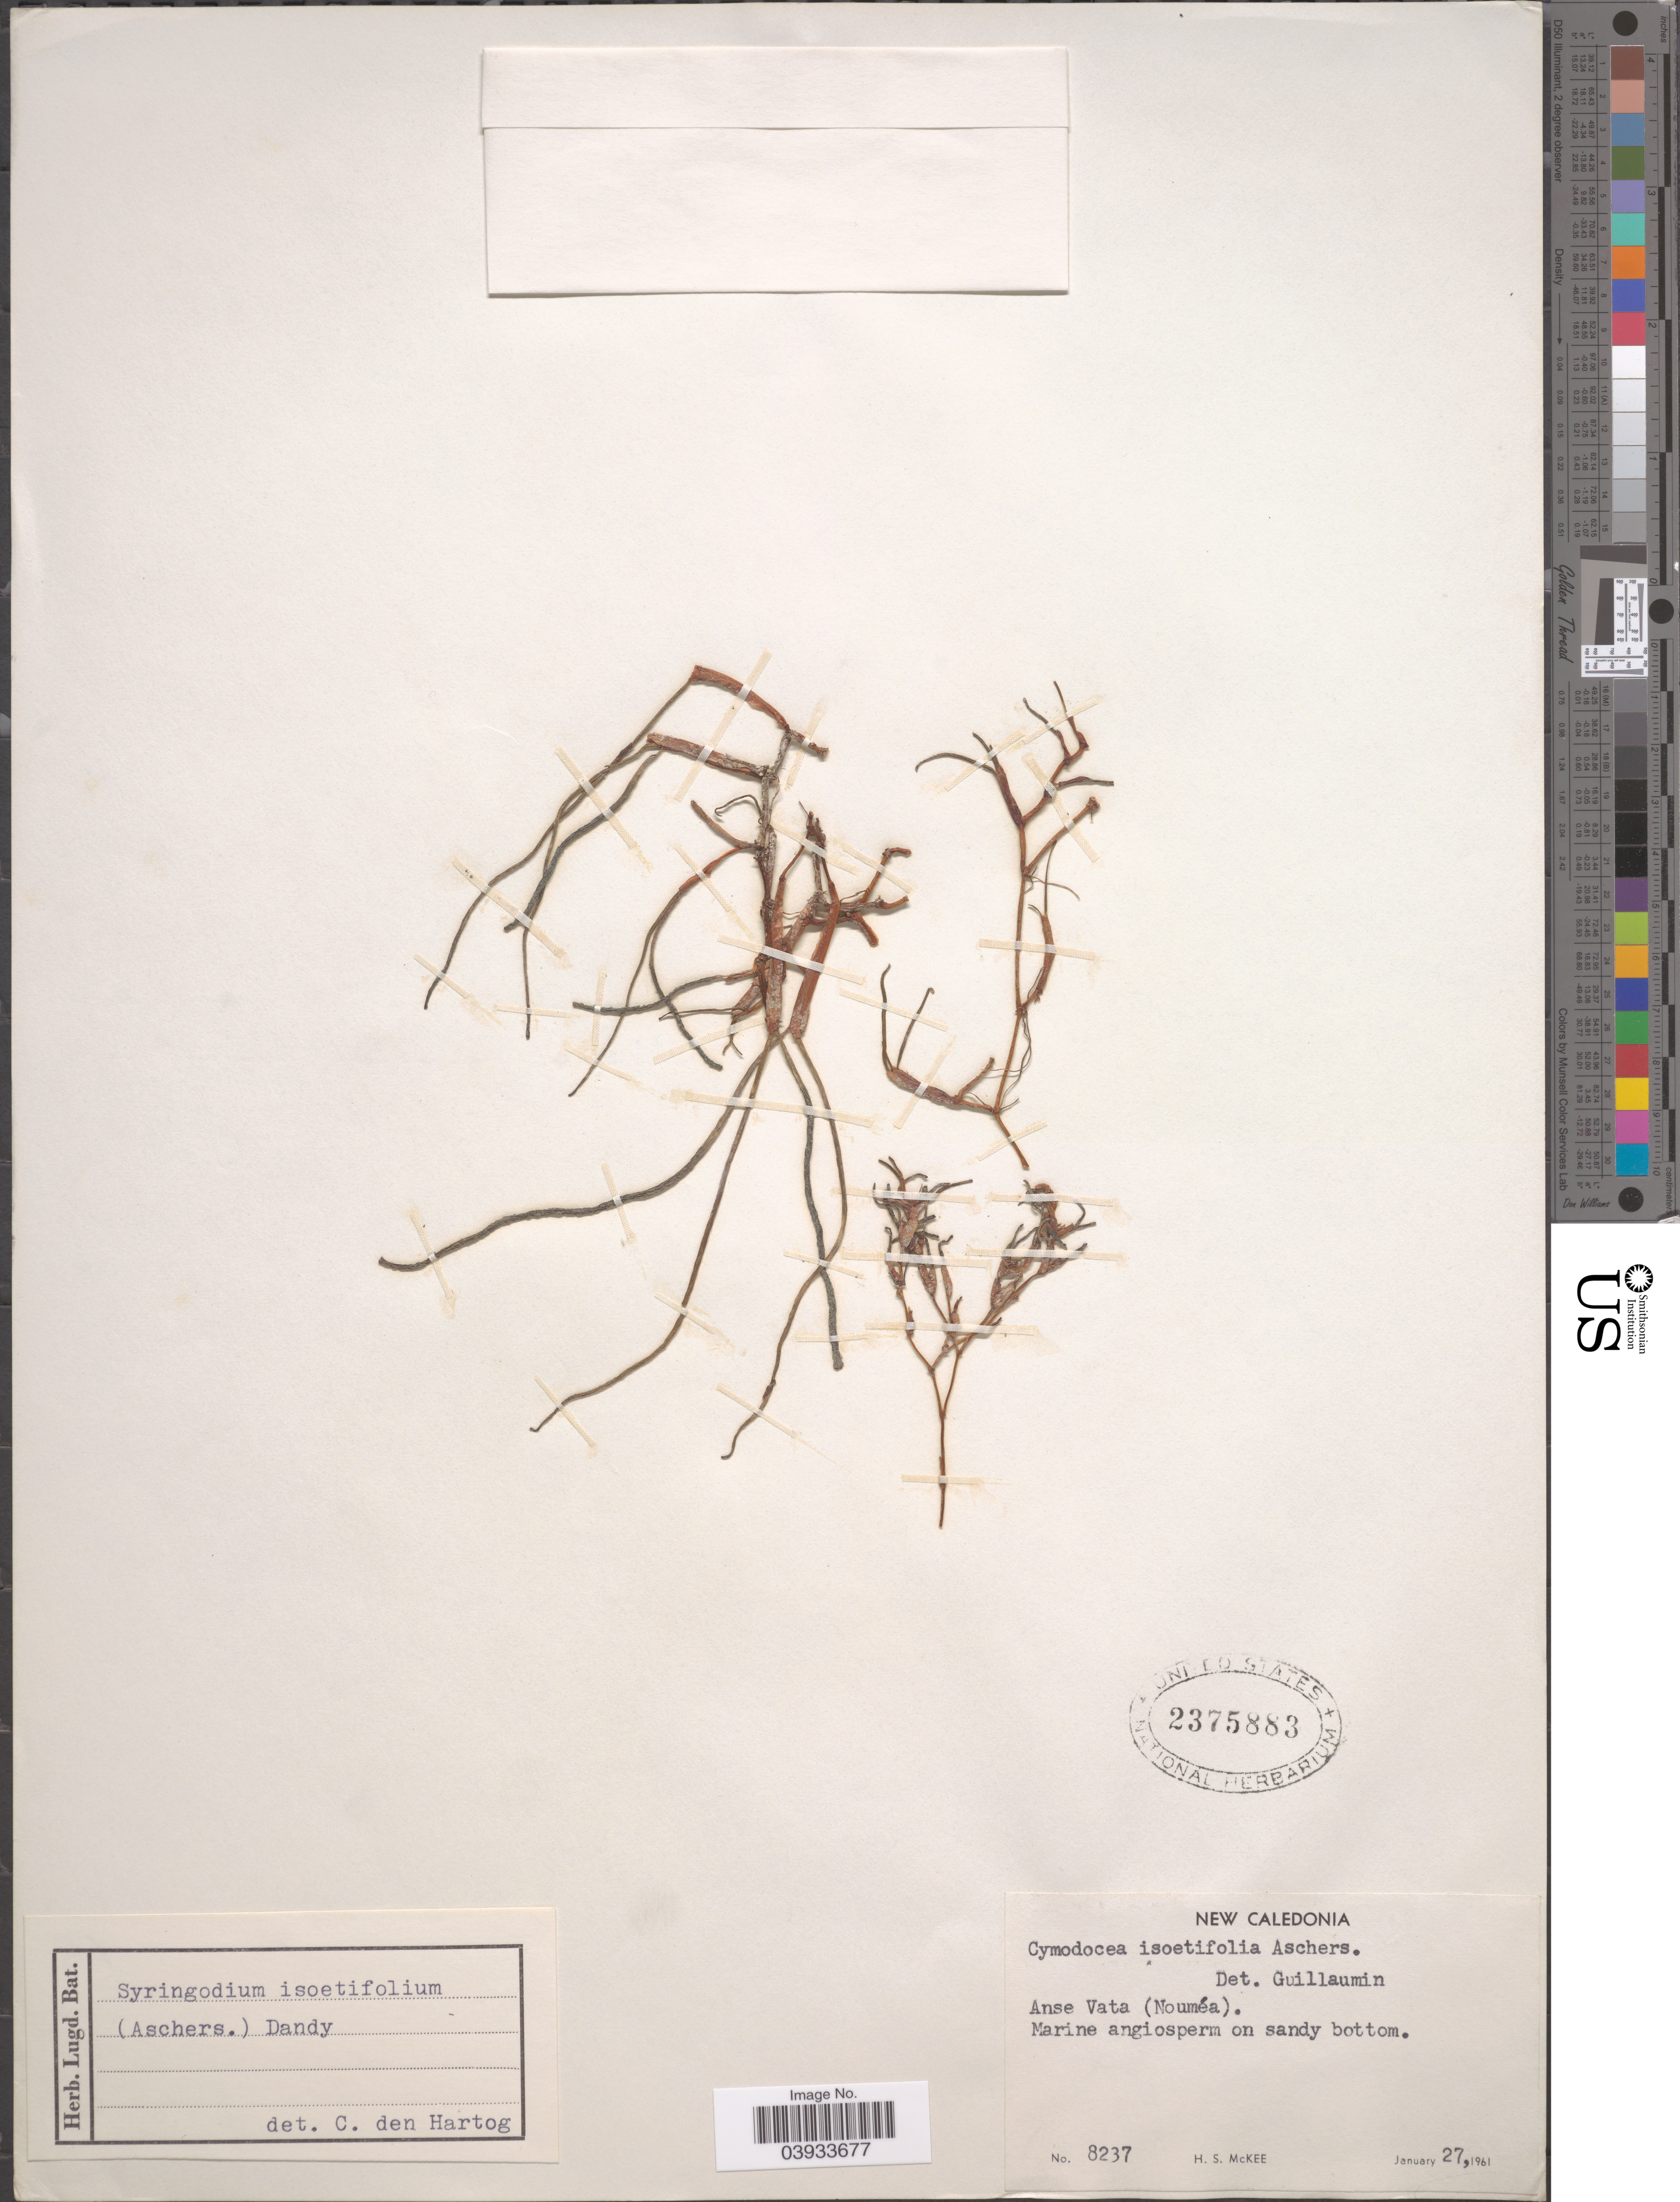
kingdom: Plantae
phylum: Tracheophyta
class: Liliopsida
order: Alismatales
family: Cymodoceaceae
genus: Syringodium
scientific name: Syringodium isoetifolium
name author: (Asch.) Dandy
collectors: H. S. McKee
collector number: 8237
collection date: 1961-01-27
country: New Caledonia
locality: Anse Vata (Nouméa).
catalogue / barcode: US 2375883